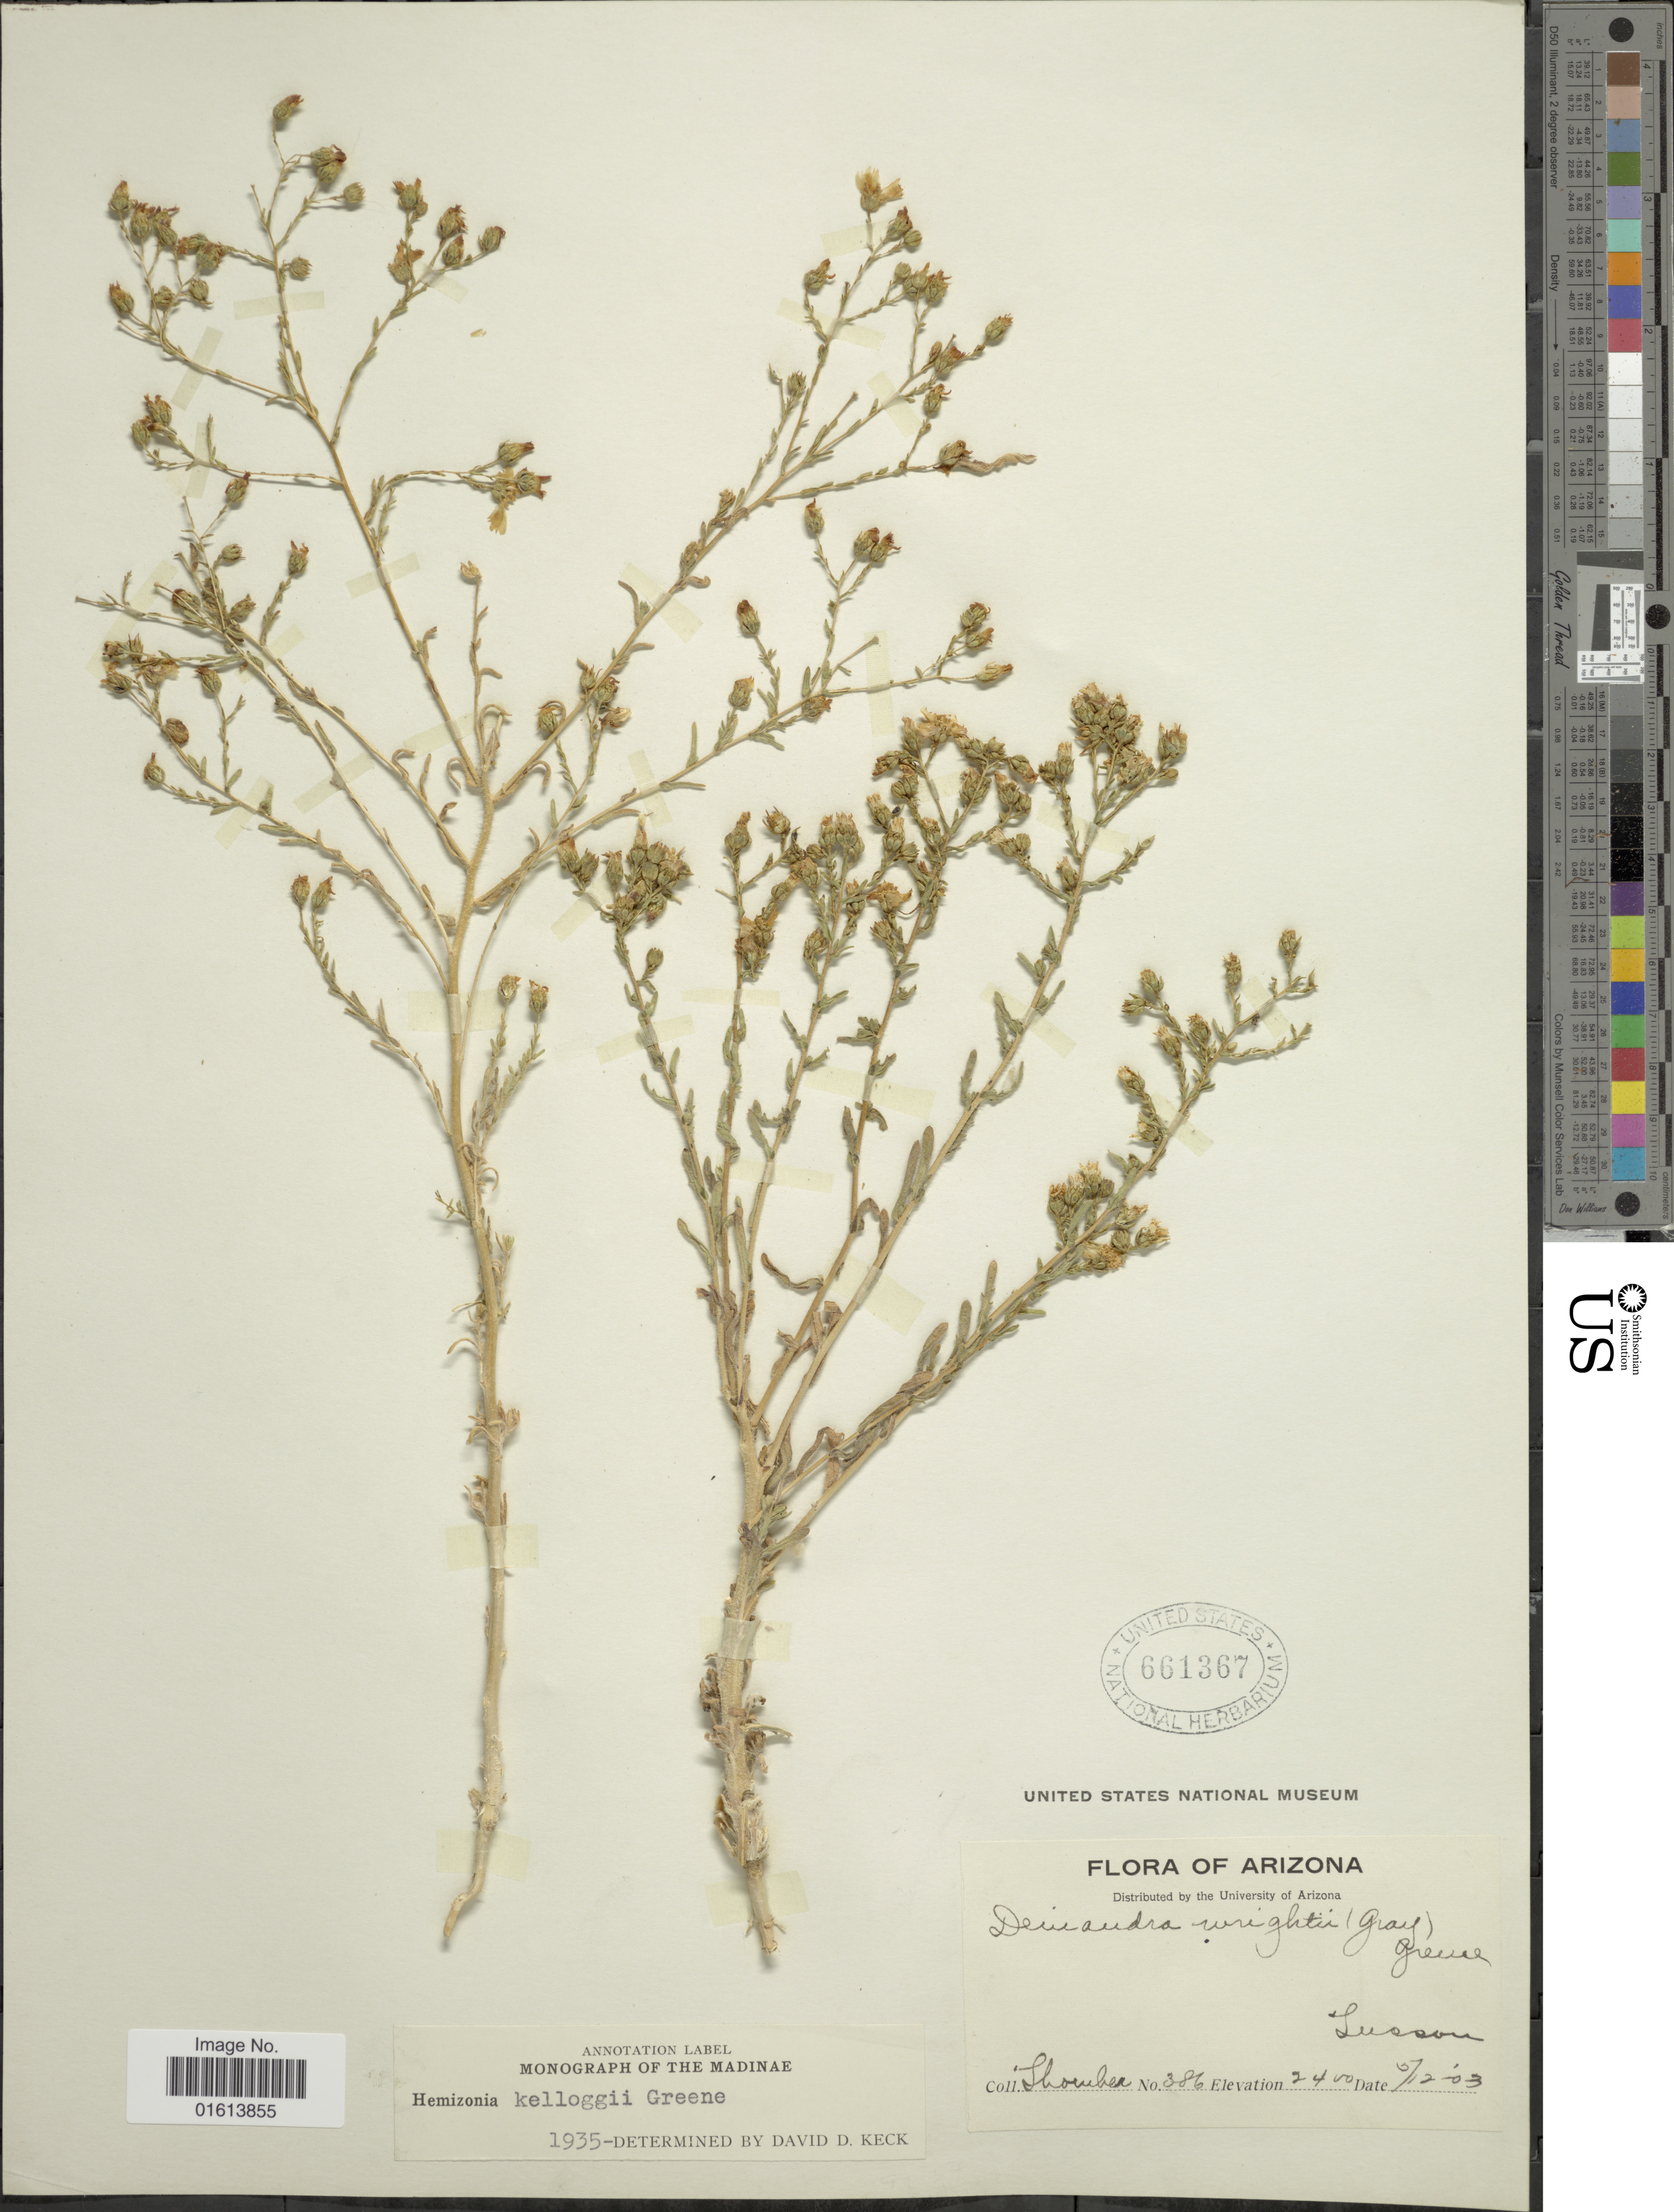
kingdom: Plantae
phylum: Tracheophyta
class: Magnoliopsida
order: Asterales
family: Asteraceae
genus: Deinandra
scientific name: Deinandra kelloggii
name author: (Greene) Greene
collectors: J. Thornber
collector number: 386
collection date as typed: Transcribed d/m/y: 5/12/03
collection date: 1903-12-05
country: United States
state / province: Arizona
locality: Tucson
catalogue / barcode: US 661367